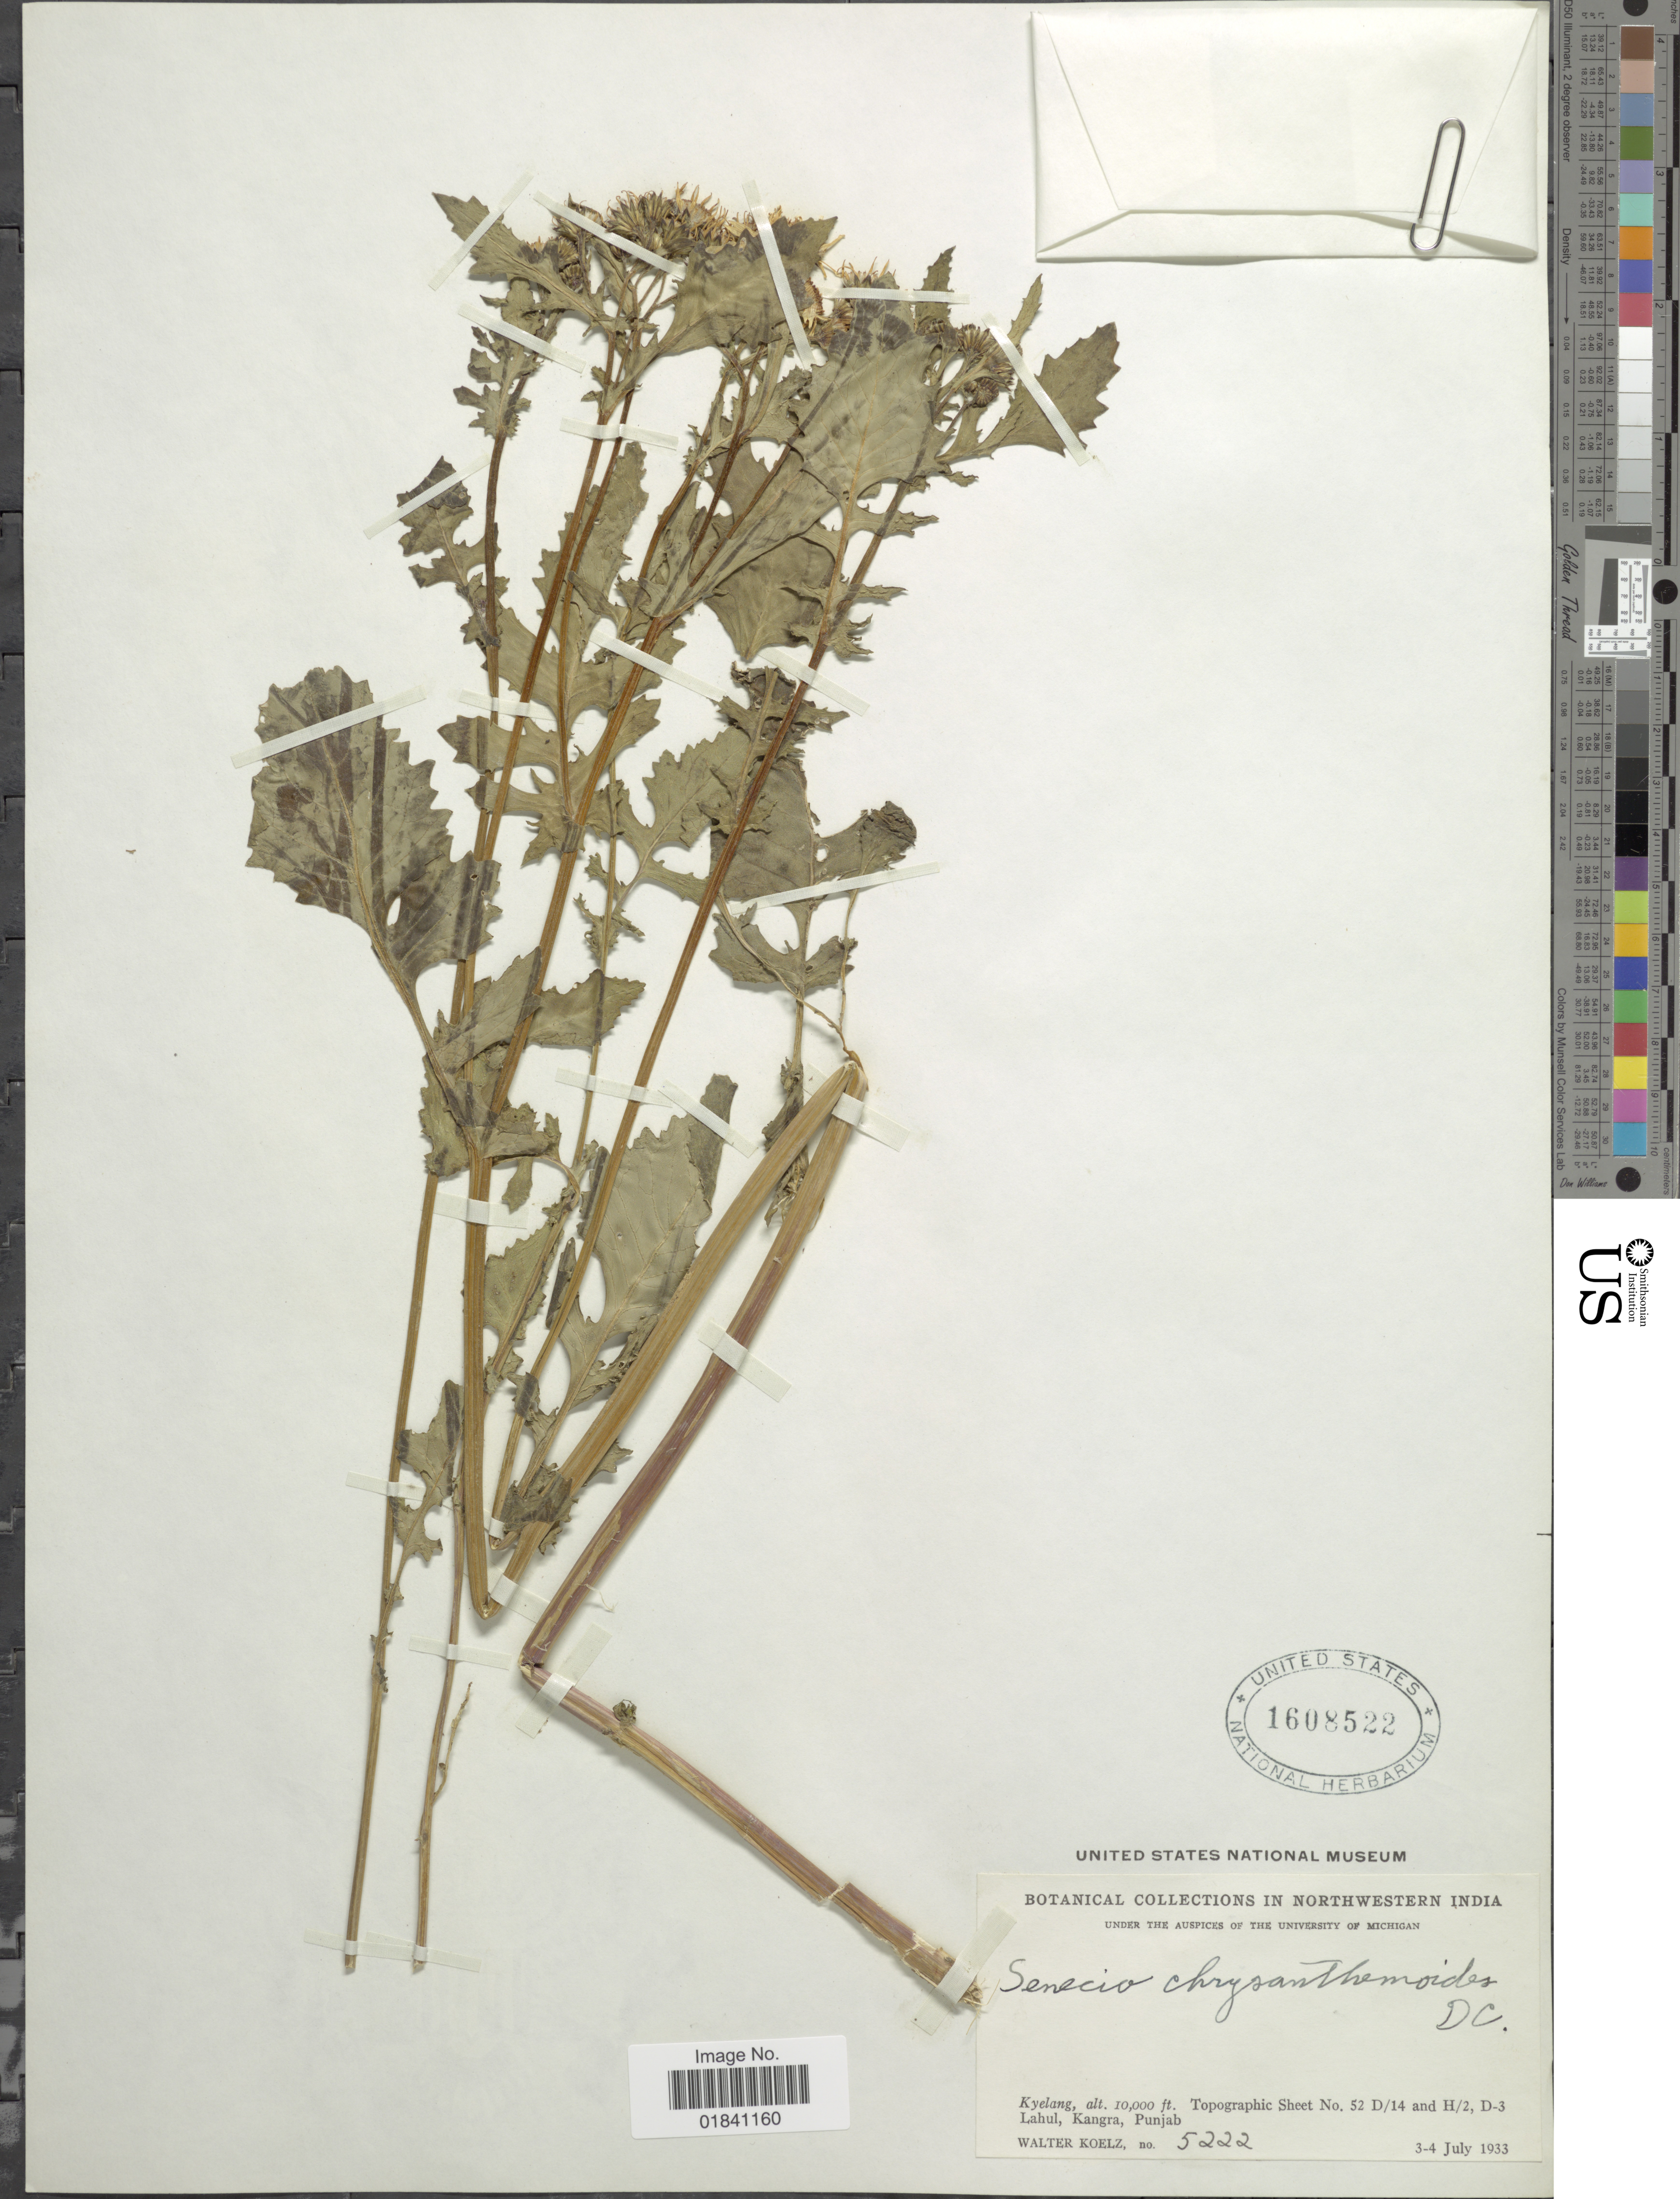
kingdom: Plantae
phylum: Tracheophyta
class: Magnoliopsida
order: Asterales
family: Asteraceae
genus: Senecio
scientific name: Senecio chrysanthemoides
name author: DC.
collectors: W. N. Koelz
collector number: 5222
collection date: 1933-07-03/1933-07-04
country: India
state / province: Himachal Pradesh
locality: Northwestern India. Kyelang, Lahul, Kangra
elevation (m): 3048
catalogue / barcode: US 1608522